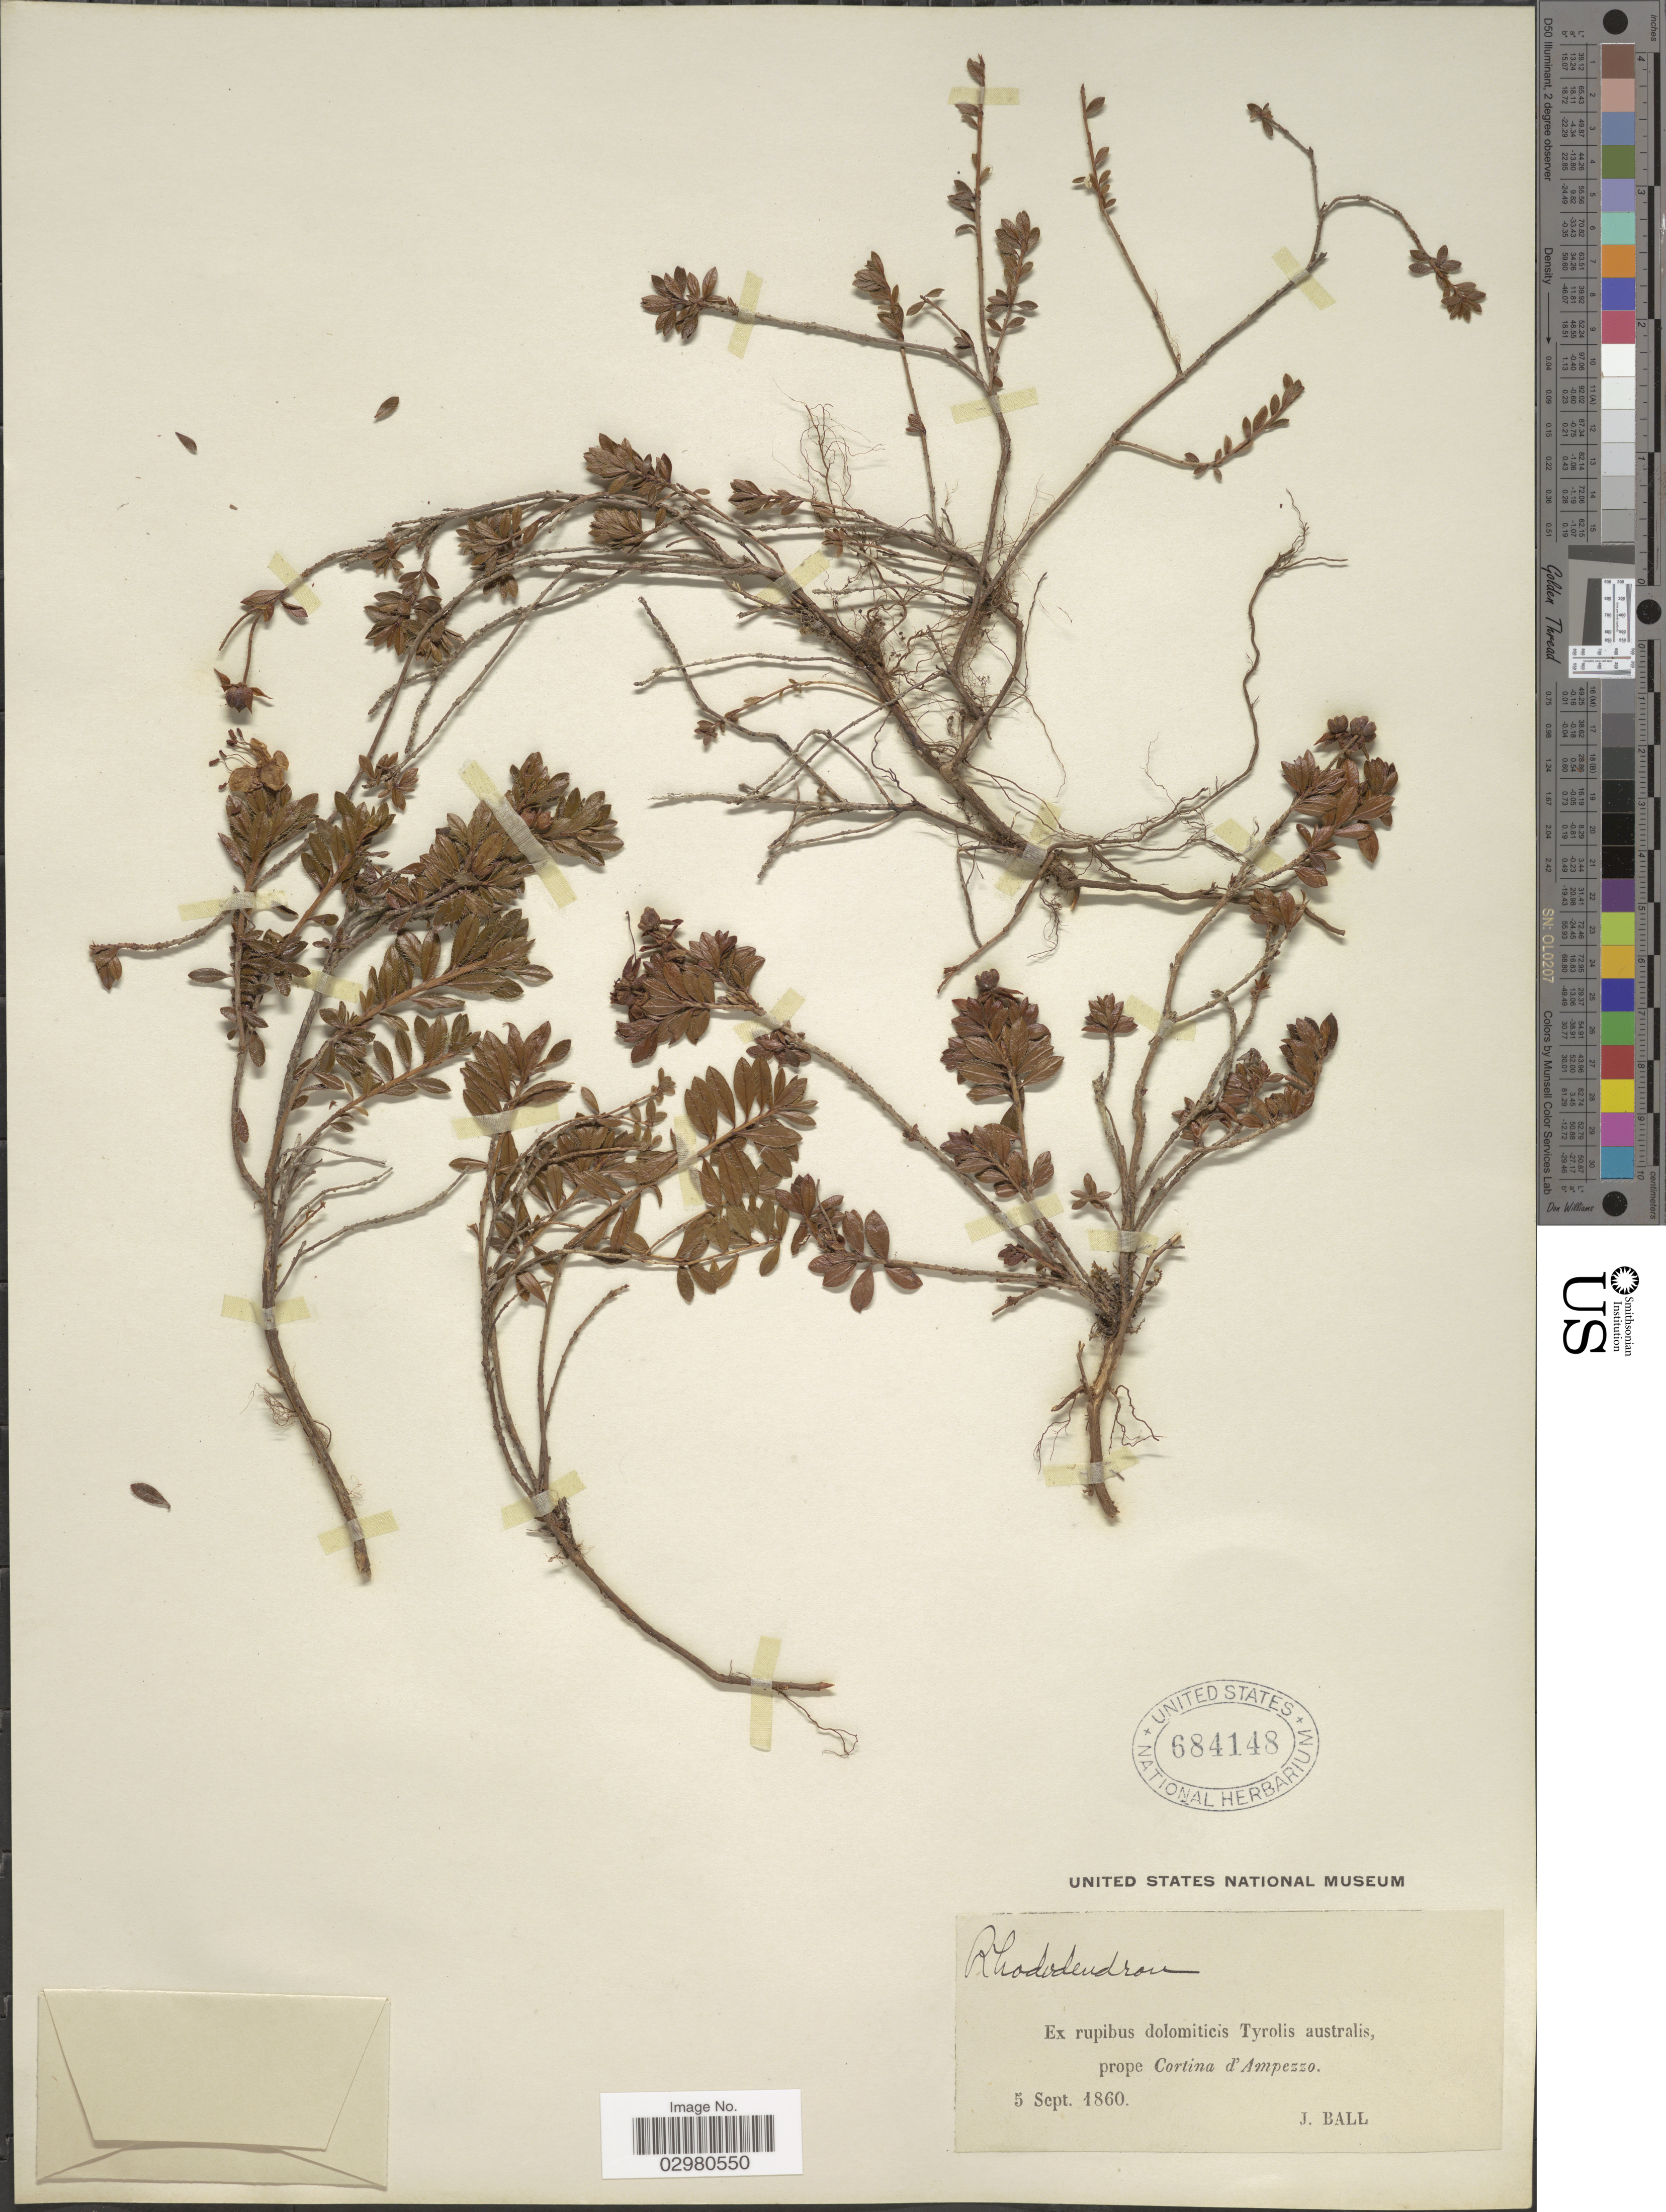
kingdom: Plantae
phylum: Tracheophyta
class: Magnoliopsida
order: Ericales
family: Ericaceae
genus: Rhodothamnus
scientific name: Rhodothamnus sp.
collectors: J. Ball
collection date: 1860-09-05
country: Italy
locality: Ex rupibus dolomiticis Tyrolis australis, prope Cortina d' Ampezzo.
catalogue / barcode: US 684148